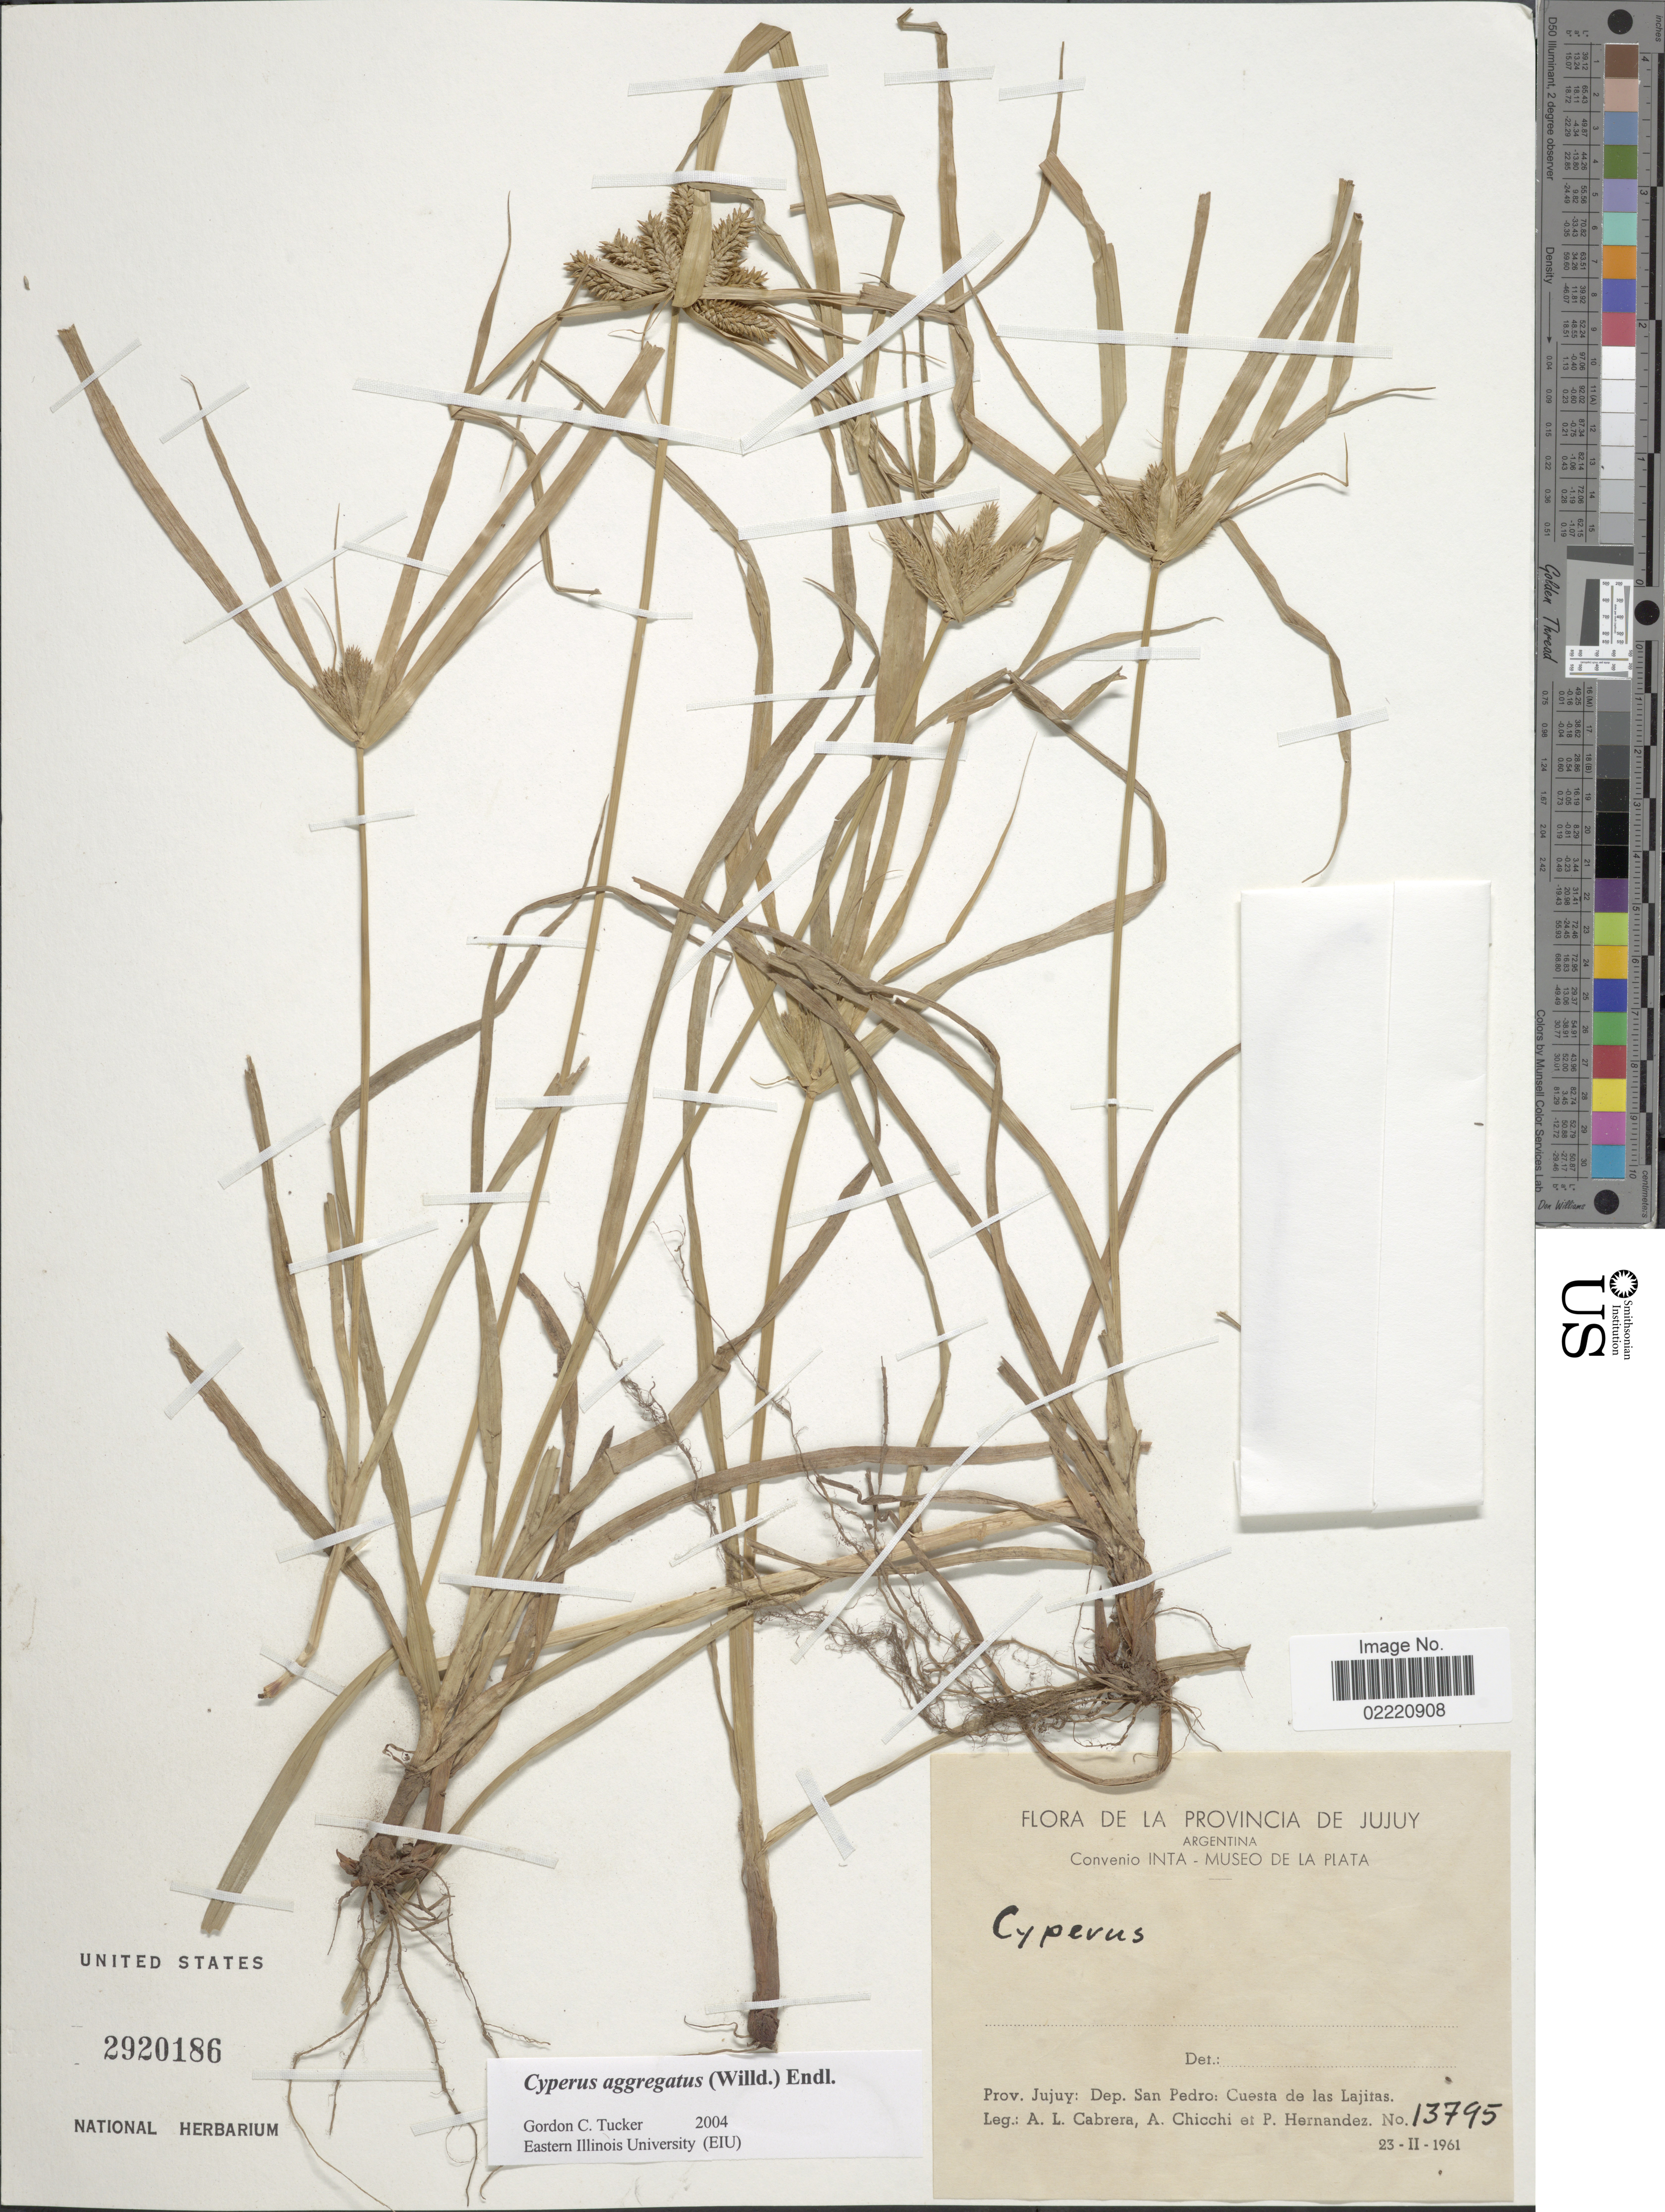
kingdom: Plantae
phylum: Tracheophyta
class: Liliopsida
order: Poales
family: Cyperaceae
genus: Cyperus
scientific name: Cyperus aggregatus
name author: (Willd.) Endl.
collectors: A. L. Cabrera, A. Chicchi & P. Hernandez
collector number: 13795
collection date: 1961-02-23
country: Argentina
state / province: Jujuy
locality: Dep. San Pedro: Cuesta de las Lajitas.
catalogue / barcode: US 2920186